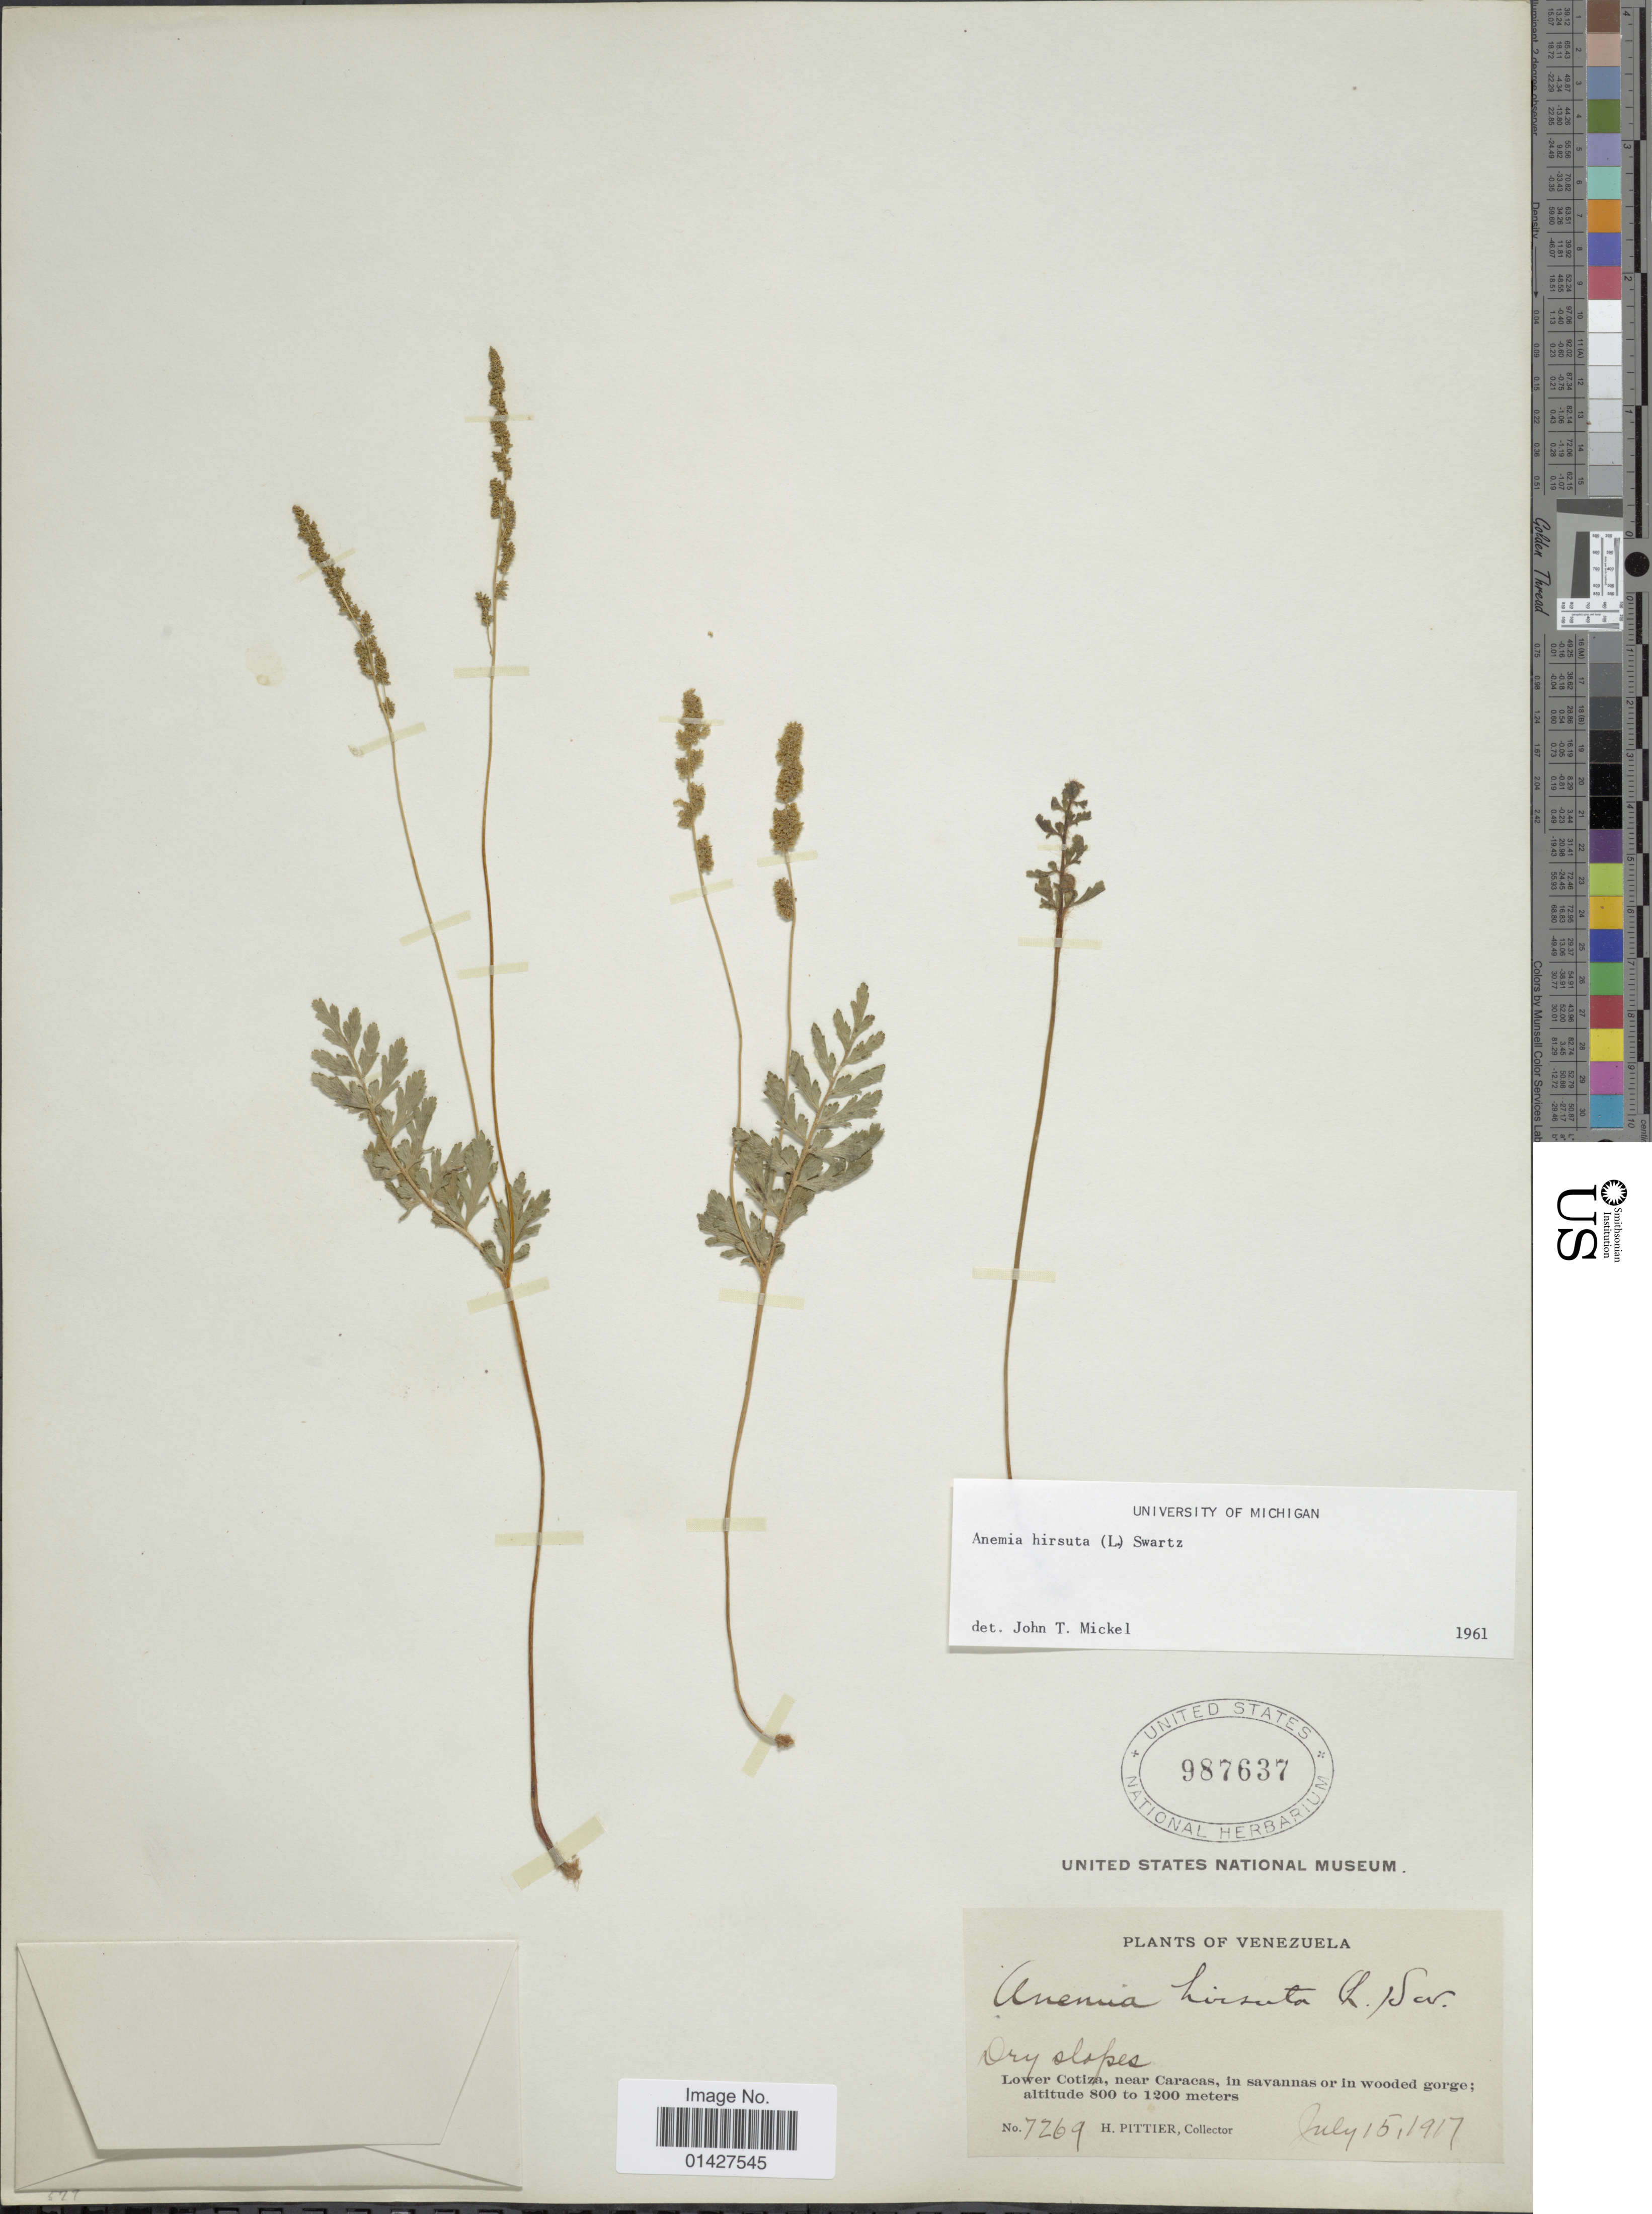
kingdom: Plantae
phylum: Tracheophyta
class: Polypodiopsida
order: Schizaeales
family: Anemiaceae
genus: Anemia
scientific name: Anemia hirsuta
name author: (L.) Sw.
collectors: H. F. Pittier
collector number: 7269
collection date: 1917-07-15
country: Venezuela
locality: Lower Cotiza, near Caracas, in savannas or in wooded gorge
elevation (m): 800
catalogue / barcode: US 987637